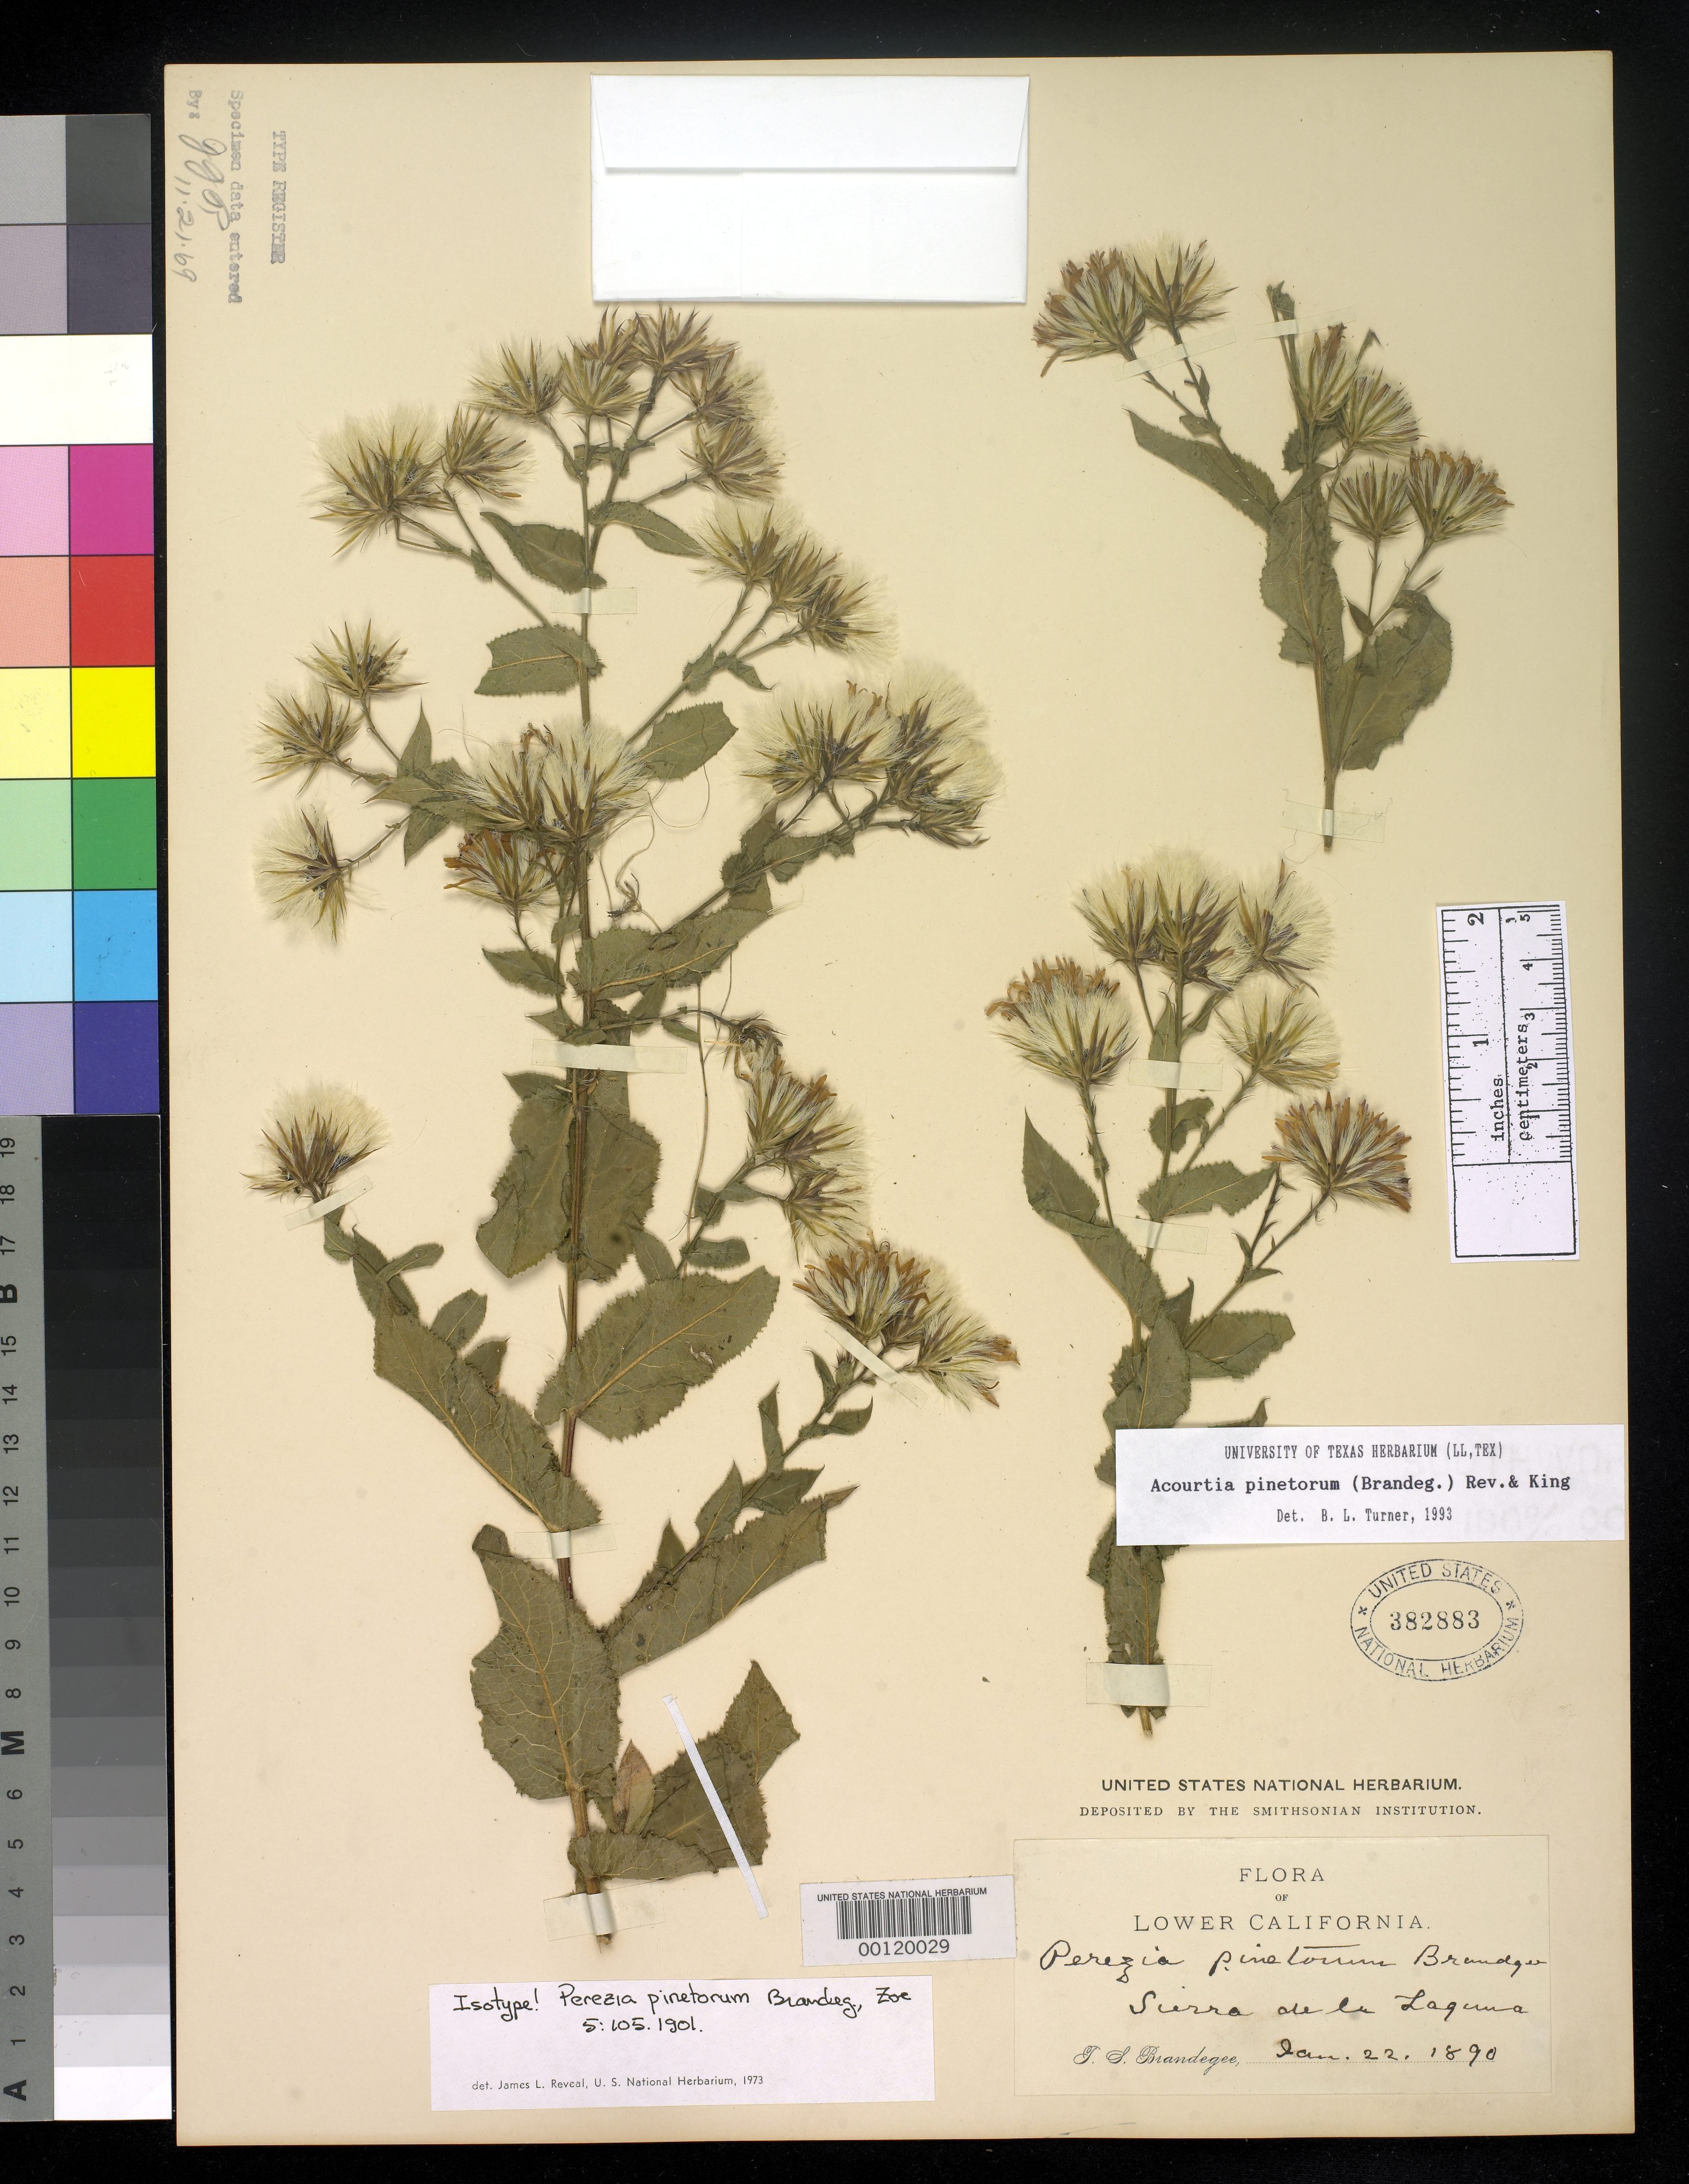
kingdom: Plantae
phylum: Tracheophyta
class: Magnoliopsida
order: Asterales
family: Asteraceae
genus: Perezia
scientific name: Perezia pinetorum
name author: Brandegee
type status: Isotype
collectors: T. S. Brandegee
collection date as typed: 22 Jan 1890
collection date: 1890-01-22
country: Mexico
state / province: Baja California Sur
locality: Sierra de La Laguna.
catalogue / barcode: US 382883